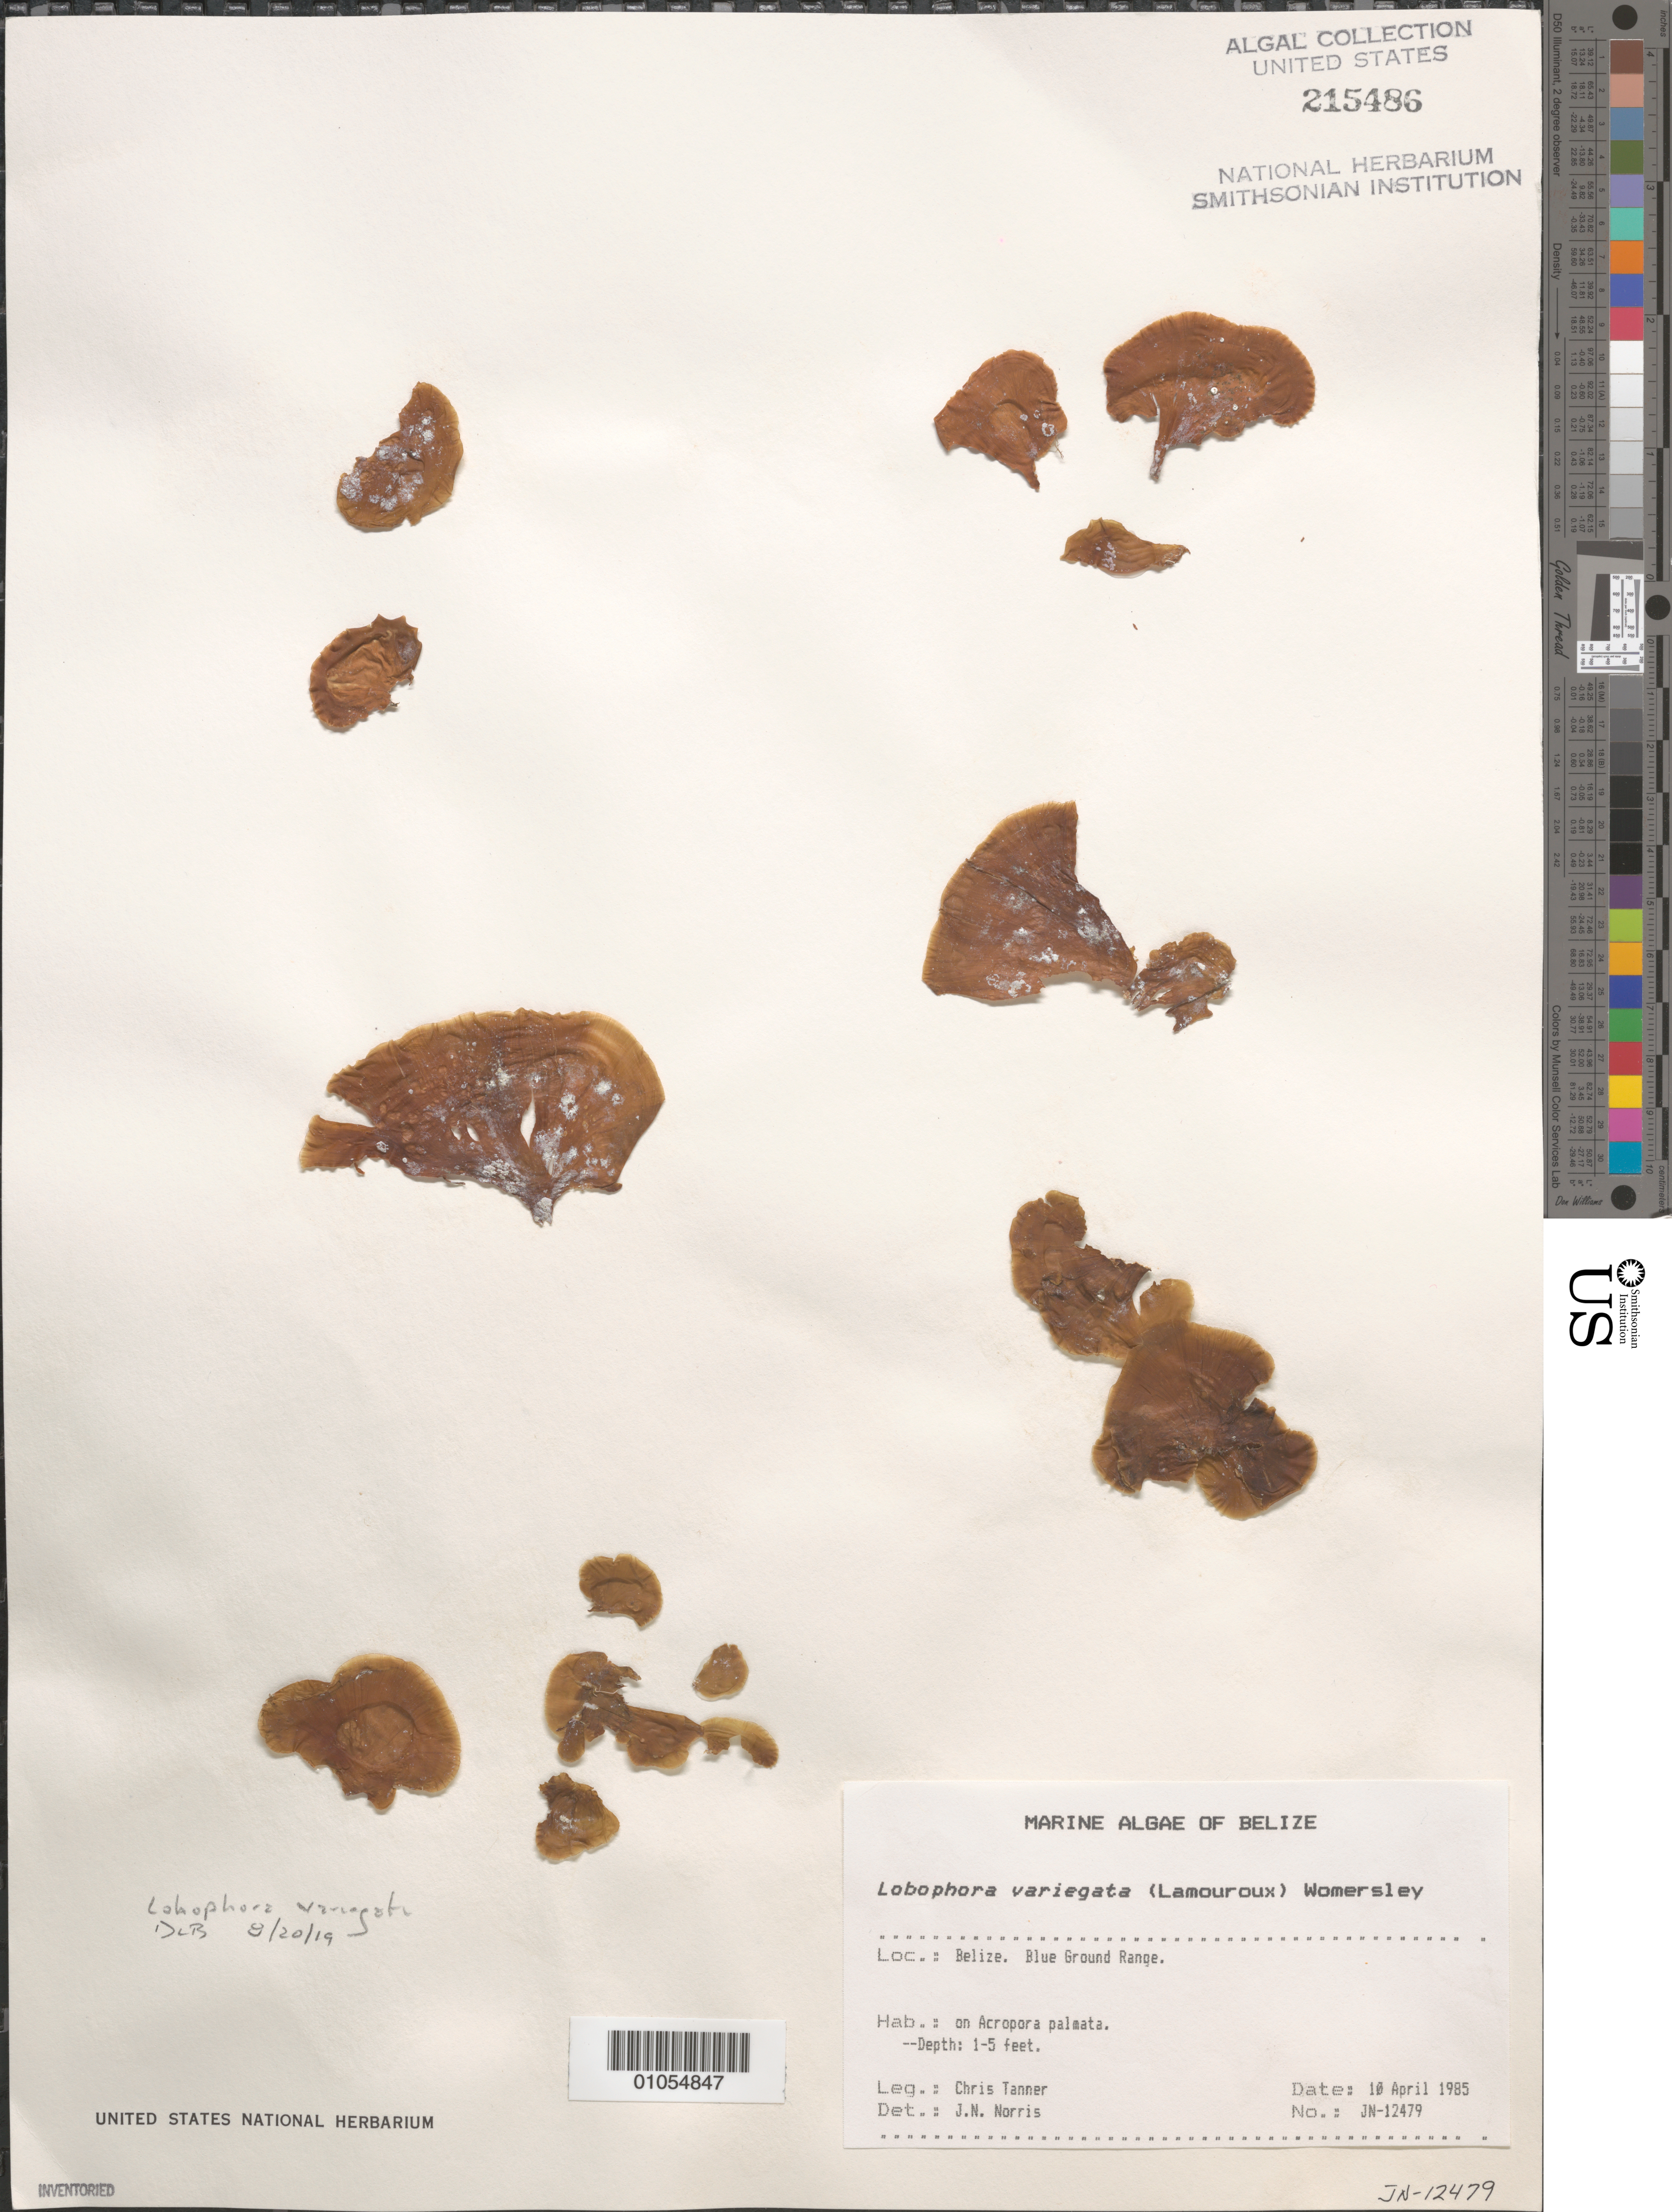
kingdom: Chromista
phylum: Ochrophyta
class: Phaeophyceae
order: Dictyotales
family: Dictyotaceae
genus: Lobophora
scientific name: Lobophora variegata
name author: (J.V.Lamouroux) Womersley & E.C. Oliveira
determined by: Norris, James N.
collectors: C. Tanner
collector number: JN-12479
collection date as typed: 10 Apr 1985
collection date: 1985-04-10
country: Belize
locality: Blue Ground Range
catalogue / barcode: US 215486